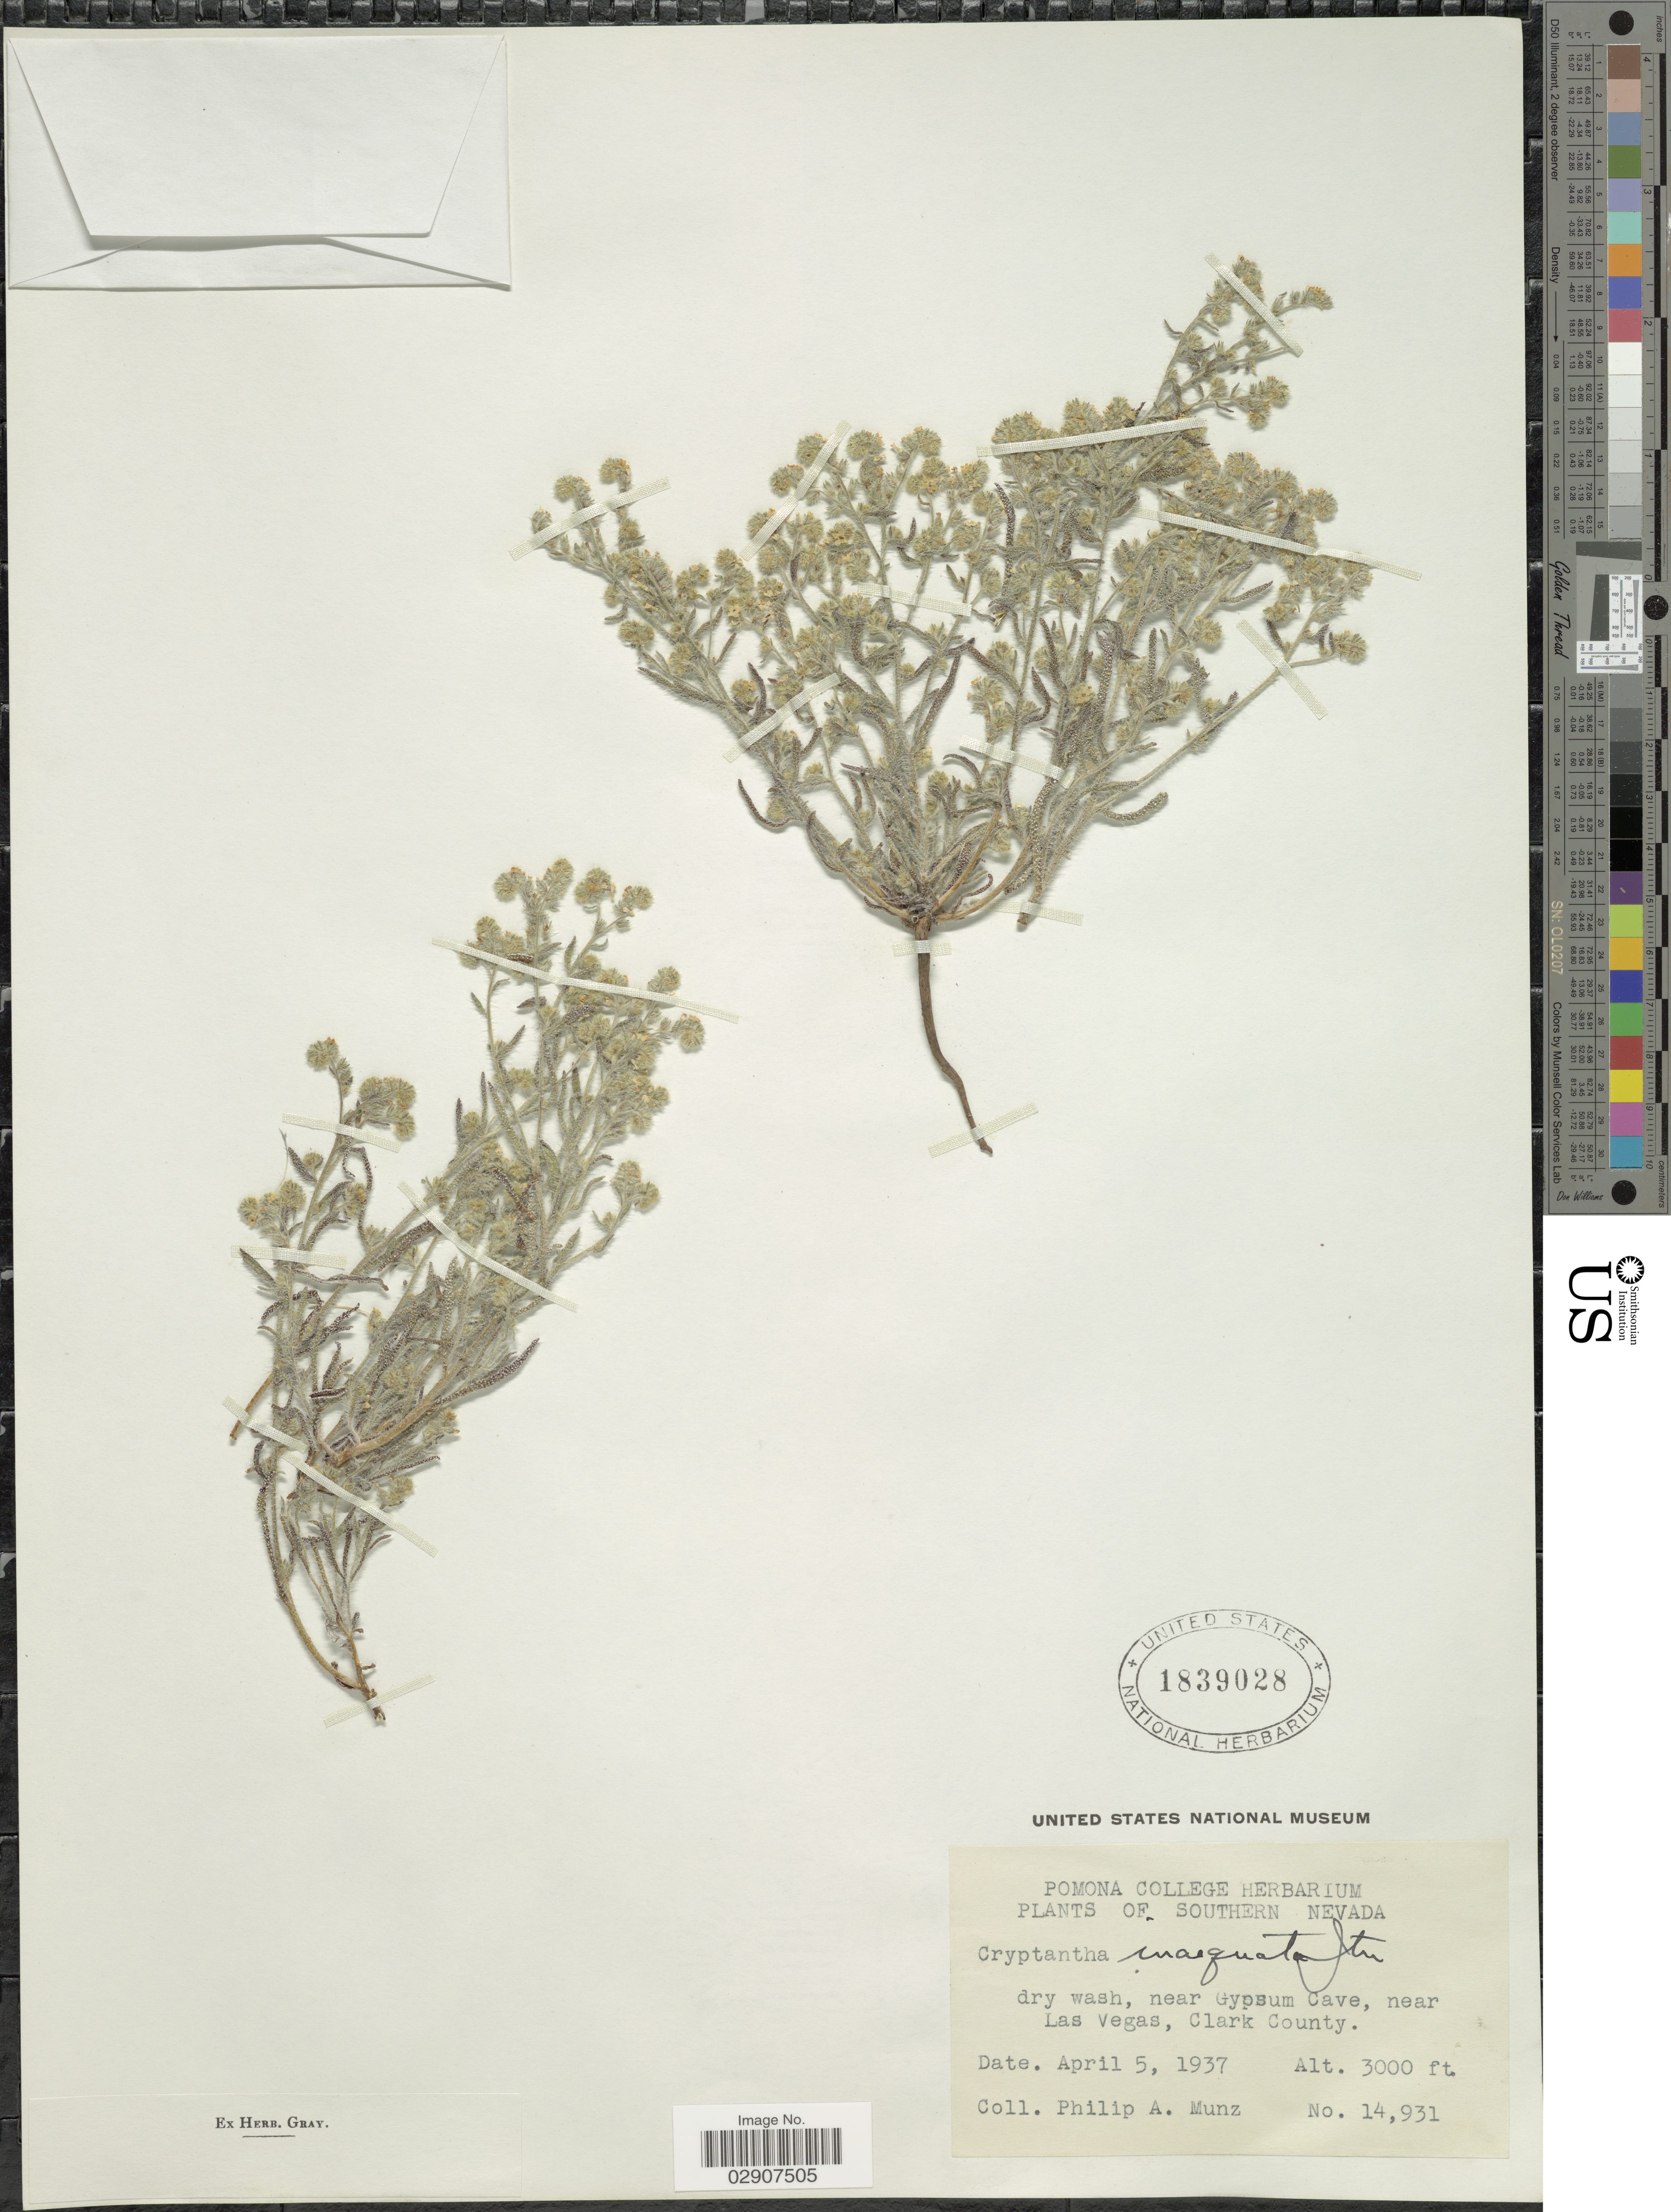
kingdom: Plantae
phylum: Tracheophyta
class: Magnoliopsida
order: Boraginales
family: Boraginaceae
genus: Cryptantha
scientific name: Cryptantha inaequata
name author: I.M. Johnst.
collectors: P. A. Munz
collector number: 14931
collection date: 1937-04-05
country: United States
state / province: Nevada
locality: Southern Nevada, near Gypsum Cave, near Las Vegas, Clark County.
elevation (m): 914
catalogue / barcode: US 1839028